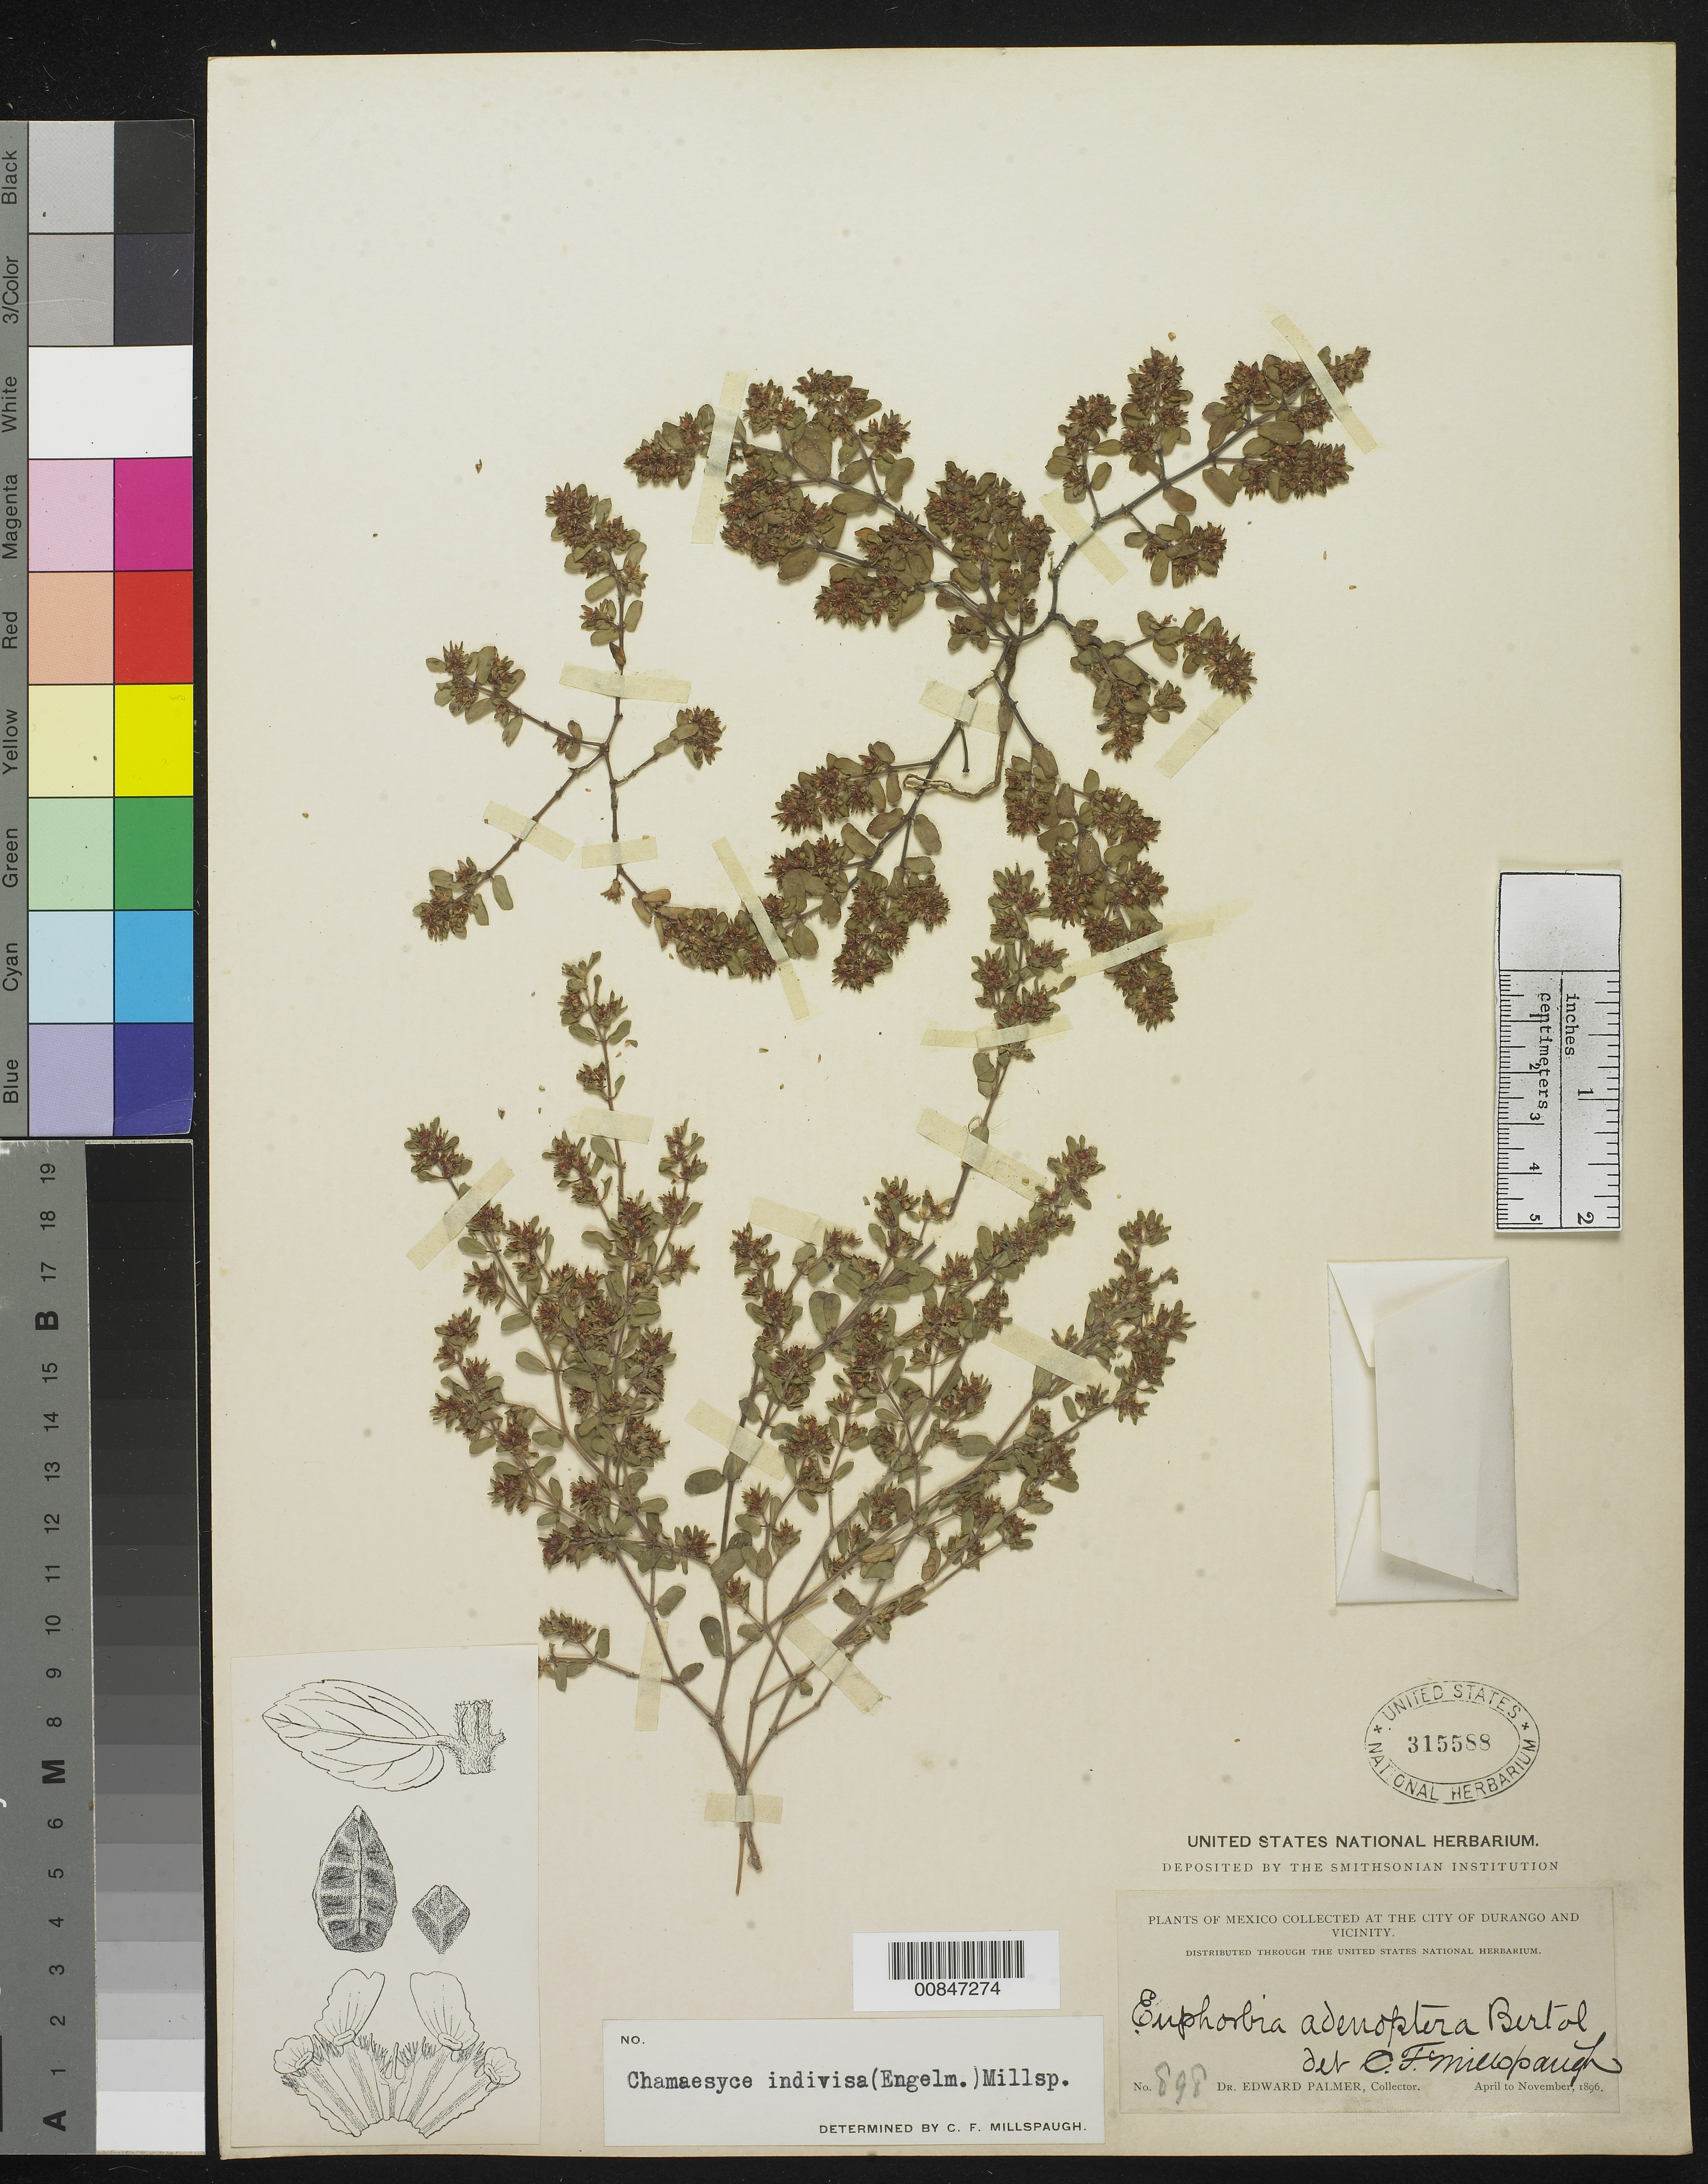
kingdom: Plantae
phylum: Tracheophyta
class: Magnoliopsida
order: Malpighiales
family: Euphorbiaceae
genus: Euphorbia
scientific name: Euphorbia indivisa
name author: (Engelm.) Tidestr.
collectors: E. Palmer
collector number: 898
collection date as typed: Apr 1896 to -- Nov 1896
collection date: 1896-04/1896-11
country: Mexico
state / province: Durango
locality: City of Durango and vicinity.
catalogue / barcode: US 315588